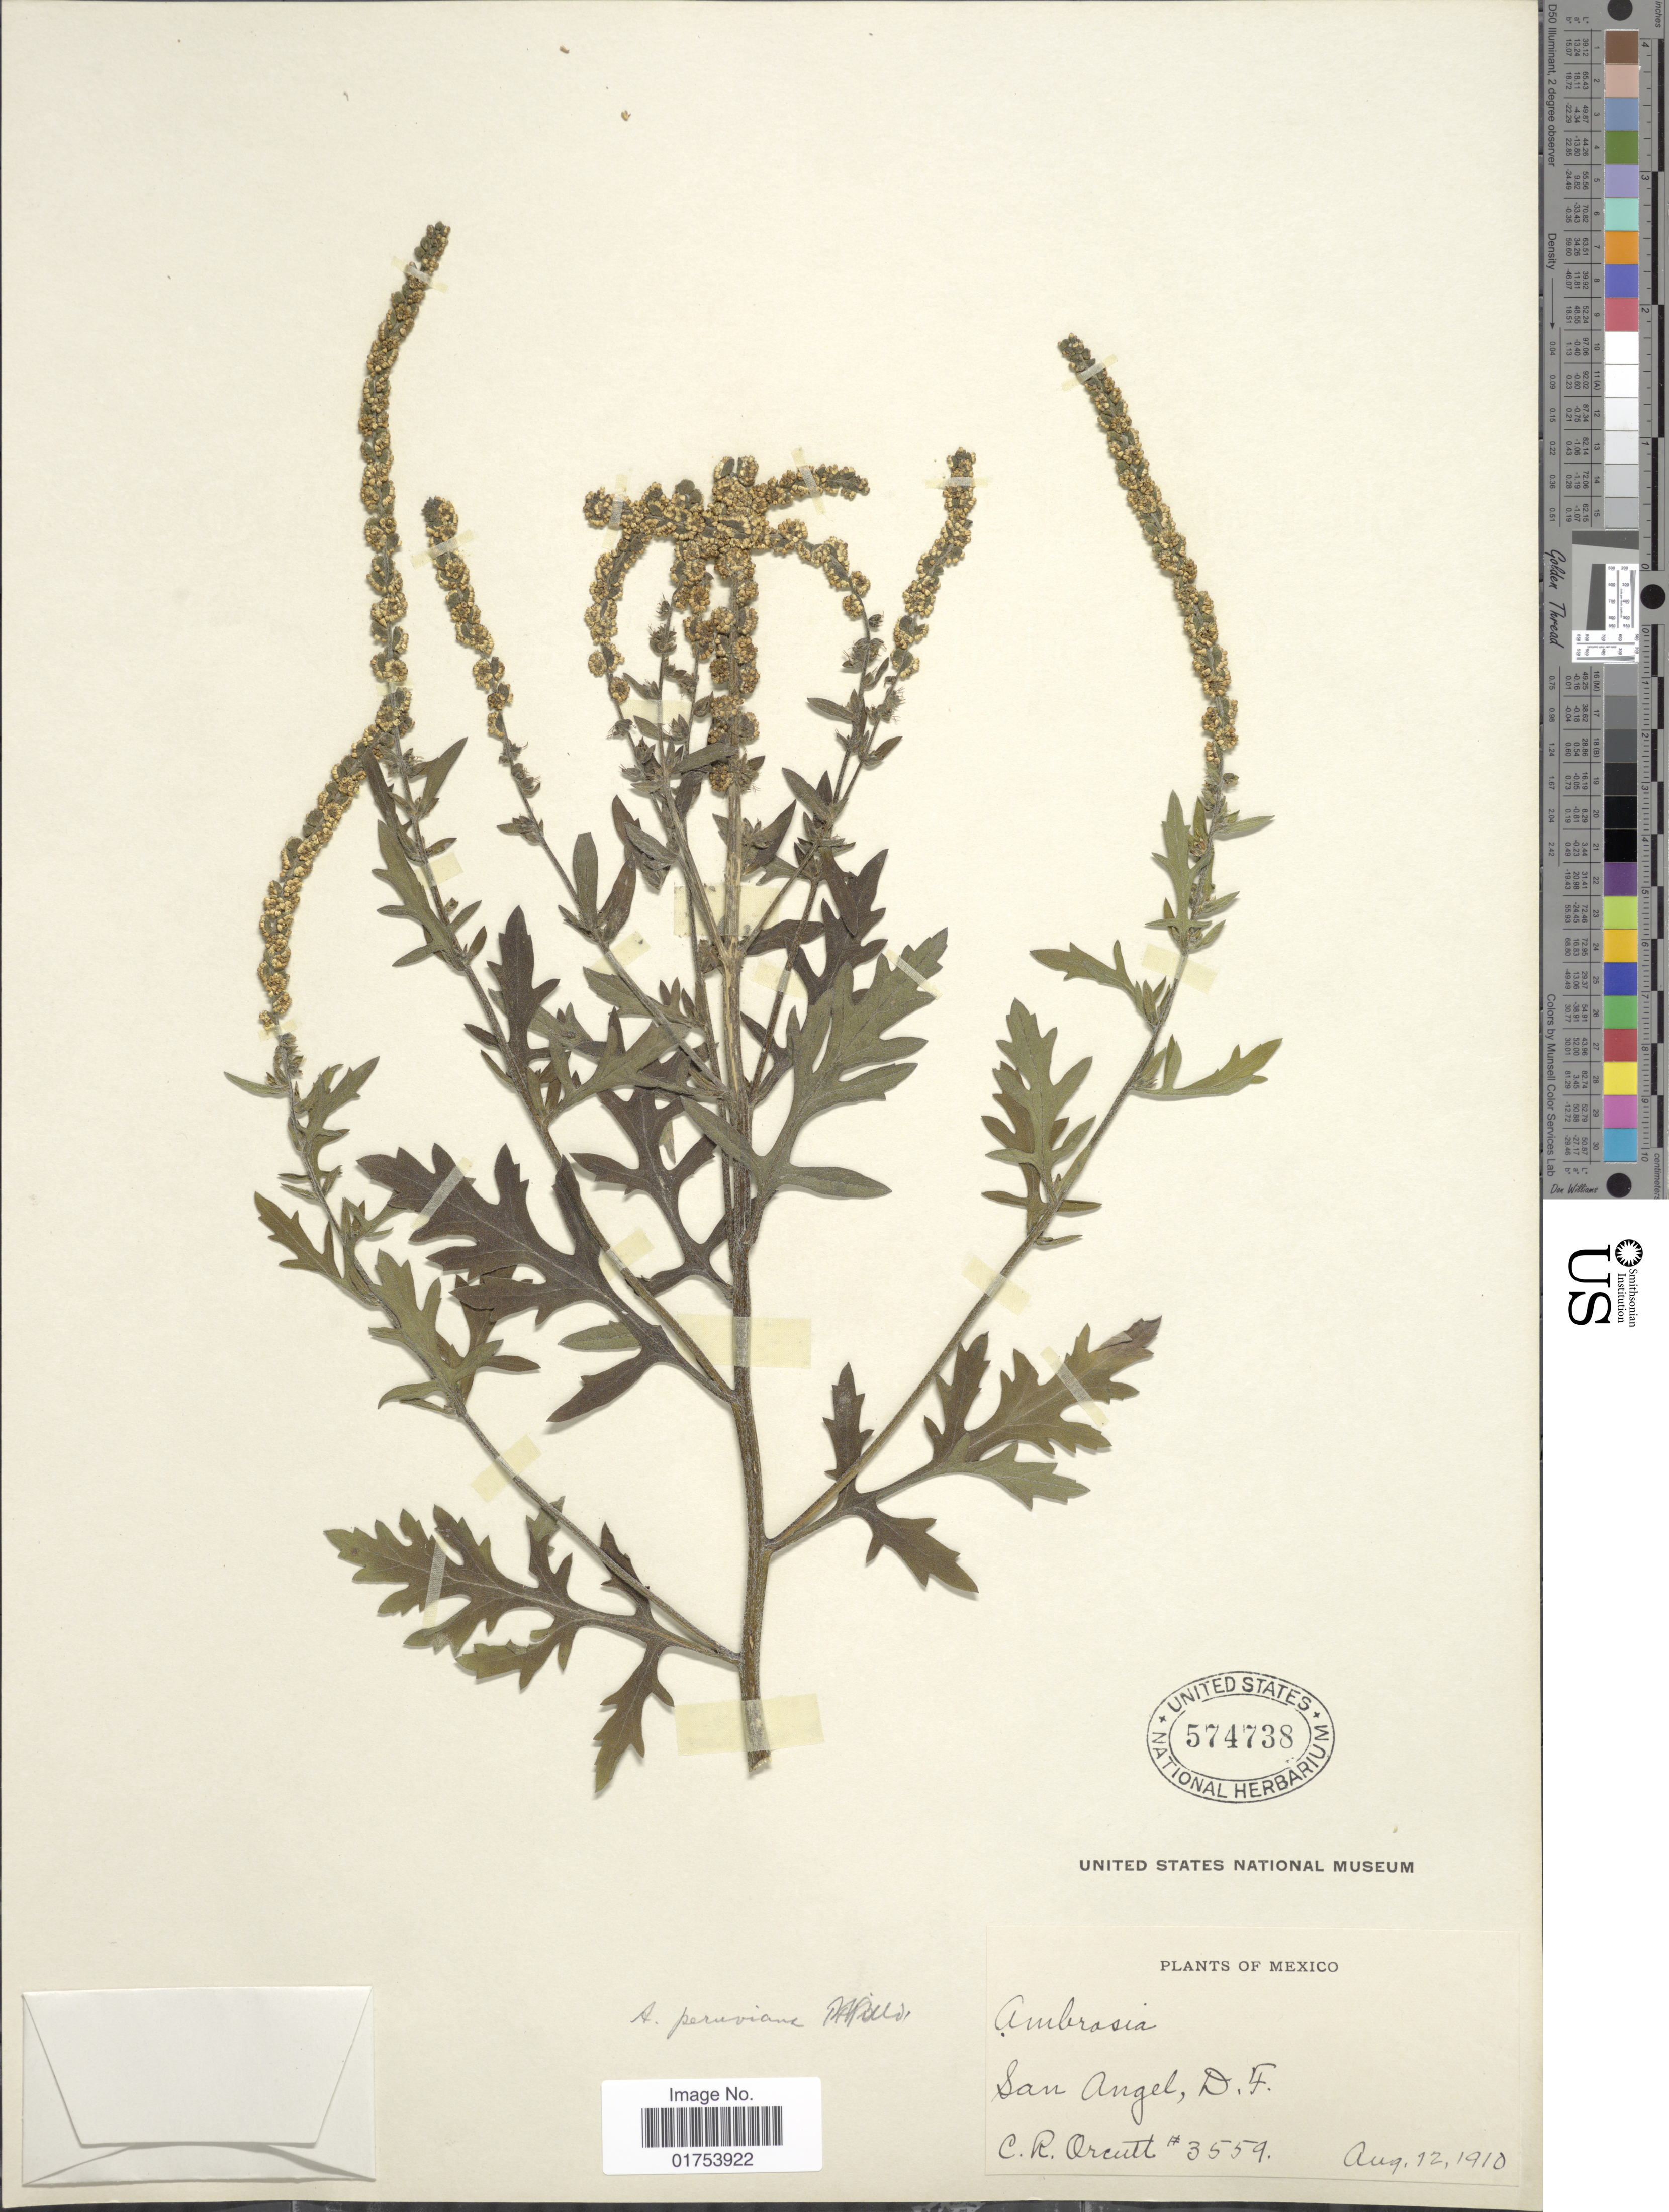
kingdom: Plantae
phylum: Tracheophyta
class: Magnoliopsida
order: Asterales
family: Asteraceae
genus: Ambrosia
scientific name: Ambrosia peruviana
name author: Willd.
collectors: C. R. Orcutt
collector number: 3559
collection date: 1910-08-12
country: Mexico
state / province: Distrito Federal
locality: San Angel, D.F.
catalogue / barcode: US 574738